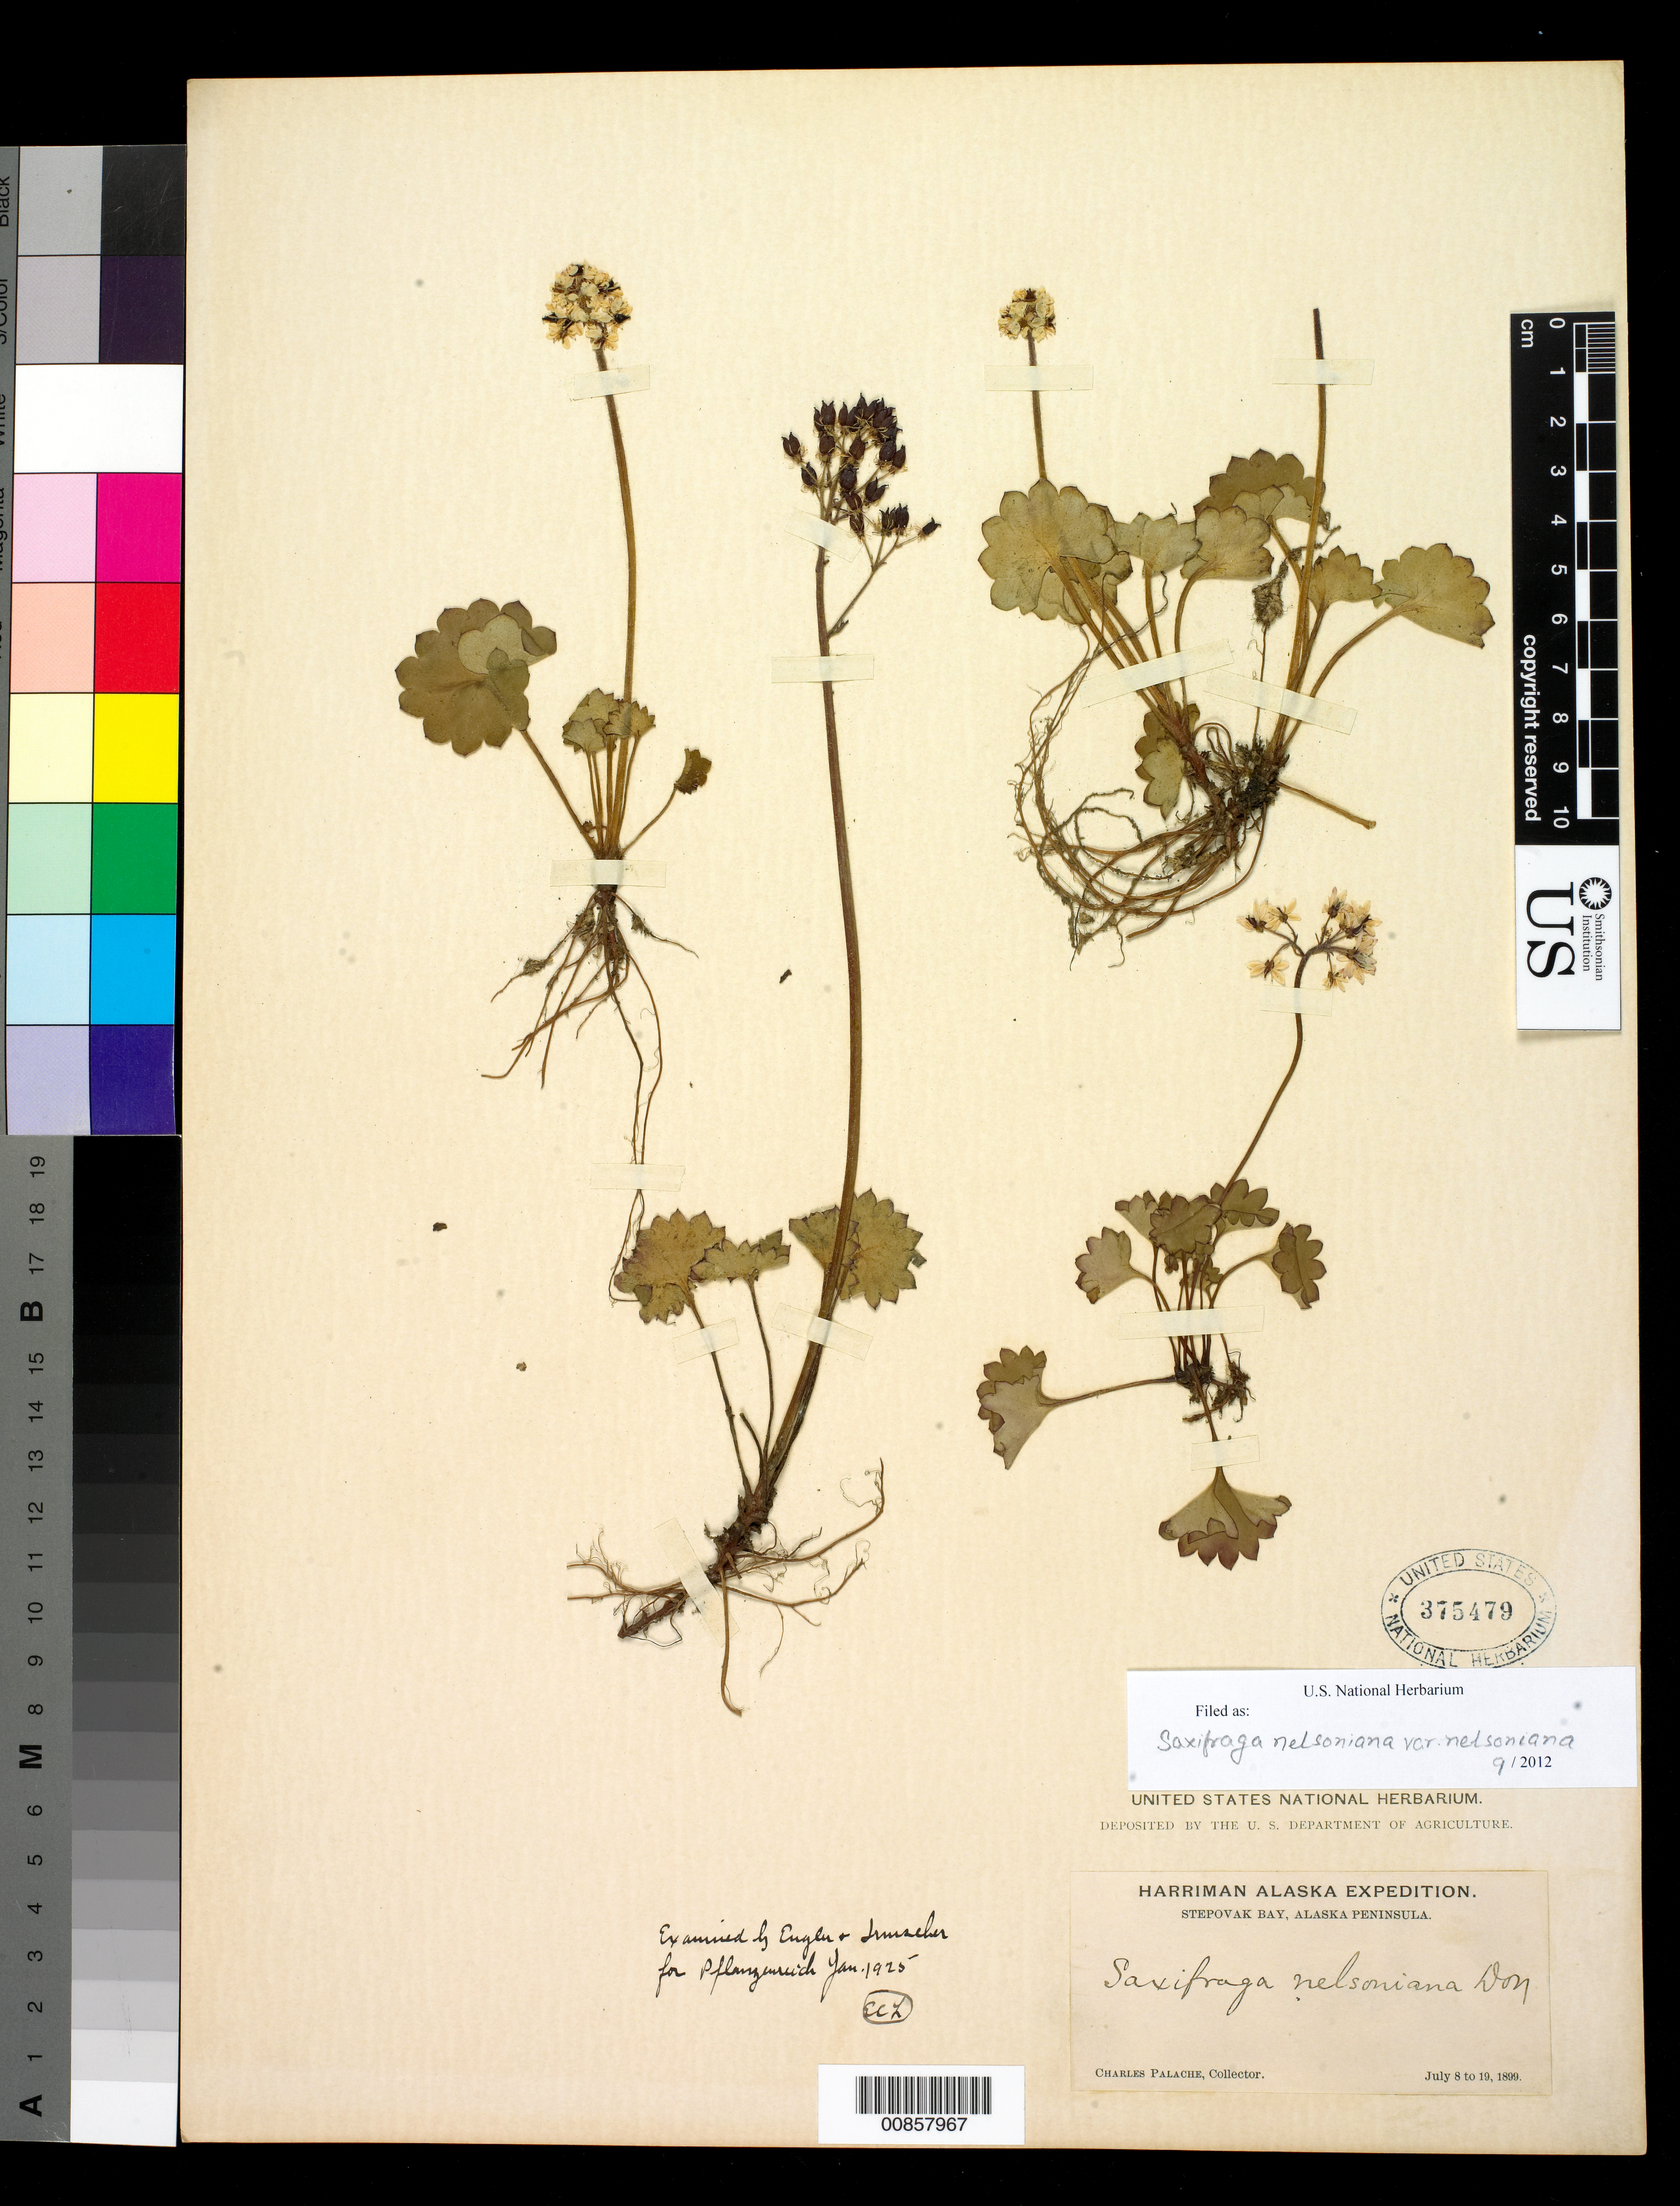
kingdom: Plantae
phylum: Tracheophyta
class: Magnoliopsida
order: Saxifragales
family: Saxifragaceae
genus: Micranthes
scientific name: Micranthes nelsoniana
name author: (D. Don) Small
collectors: C. Palache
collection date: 1899-07-08/1899-07-19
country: United States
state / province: Alaska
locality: Stepovak Bay, Alaska Peninsula.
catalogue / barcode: US 375479